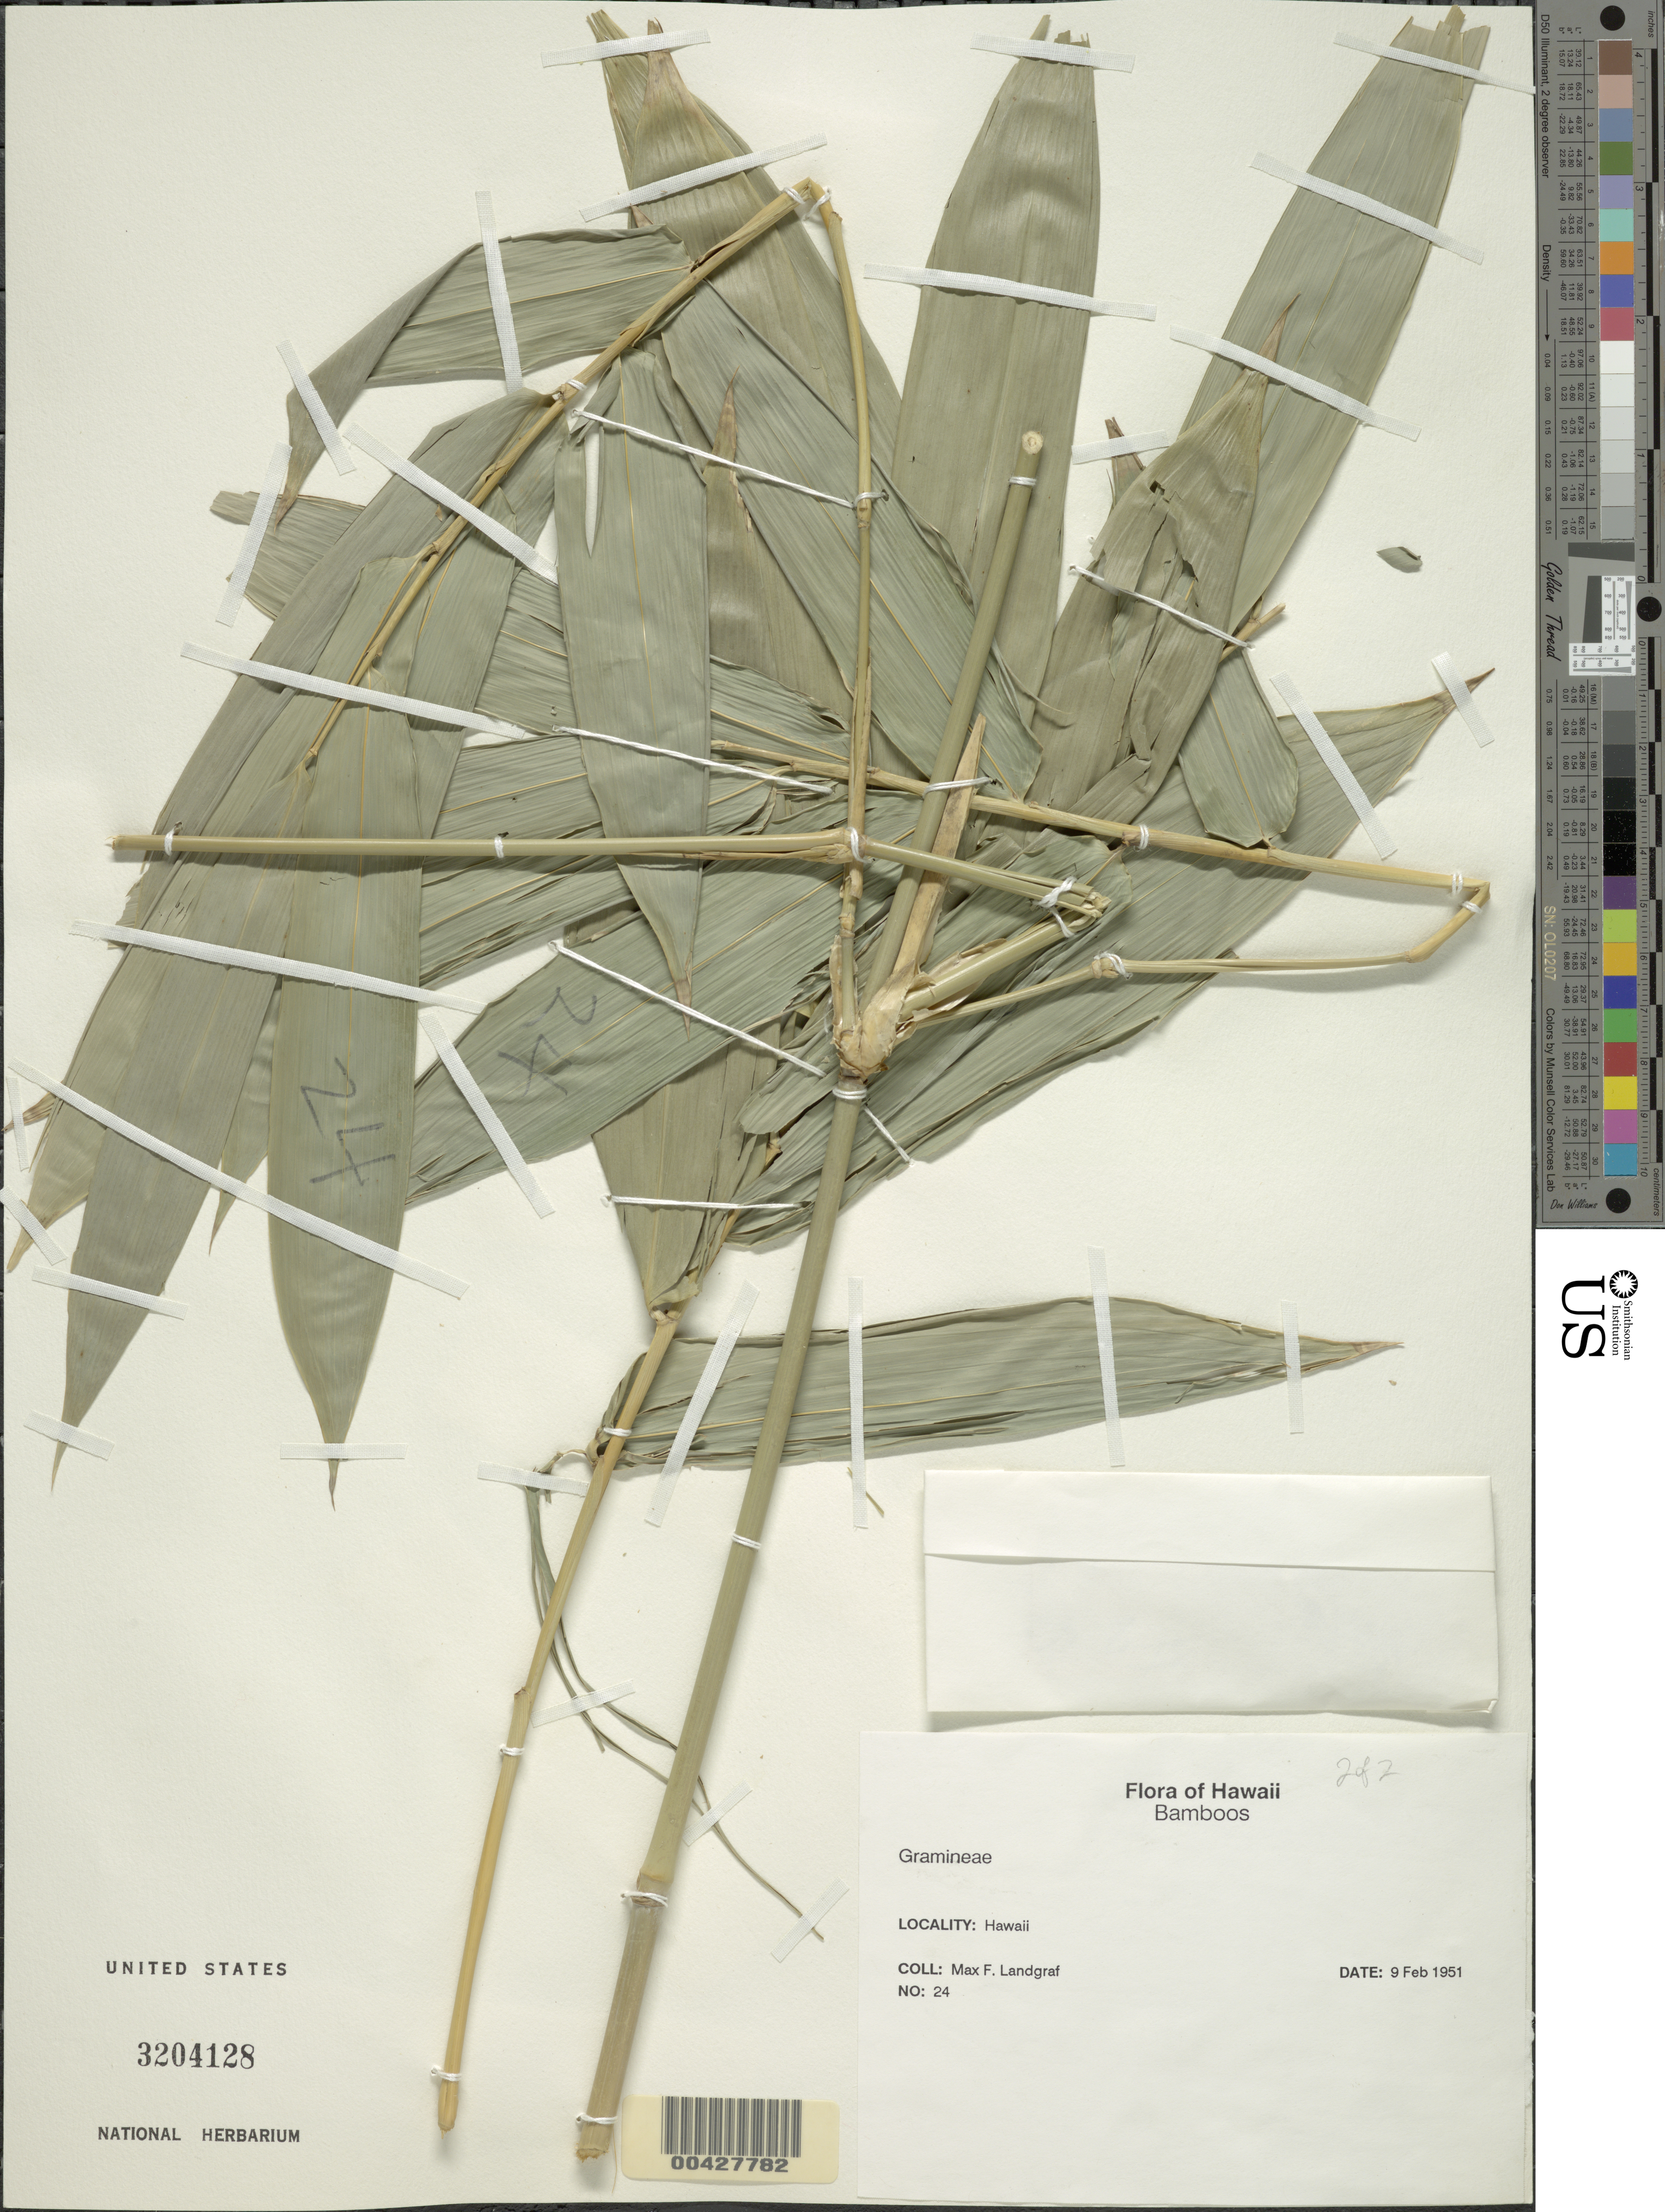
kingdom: Plantae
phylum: Tracheophyta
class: Liliopsida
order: Poales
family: Poaceae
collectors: M. Landgraf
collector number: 24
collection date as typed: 09 Feb 1951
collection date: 1951-02-09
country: United States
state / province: Hawaii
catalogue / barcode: US 3204128